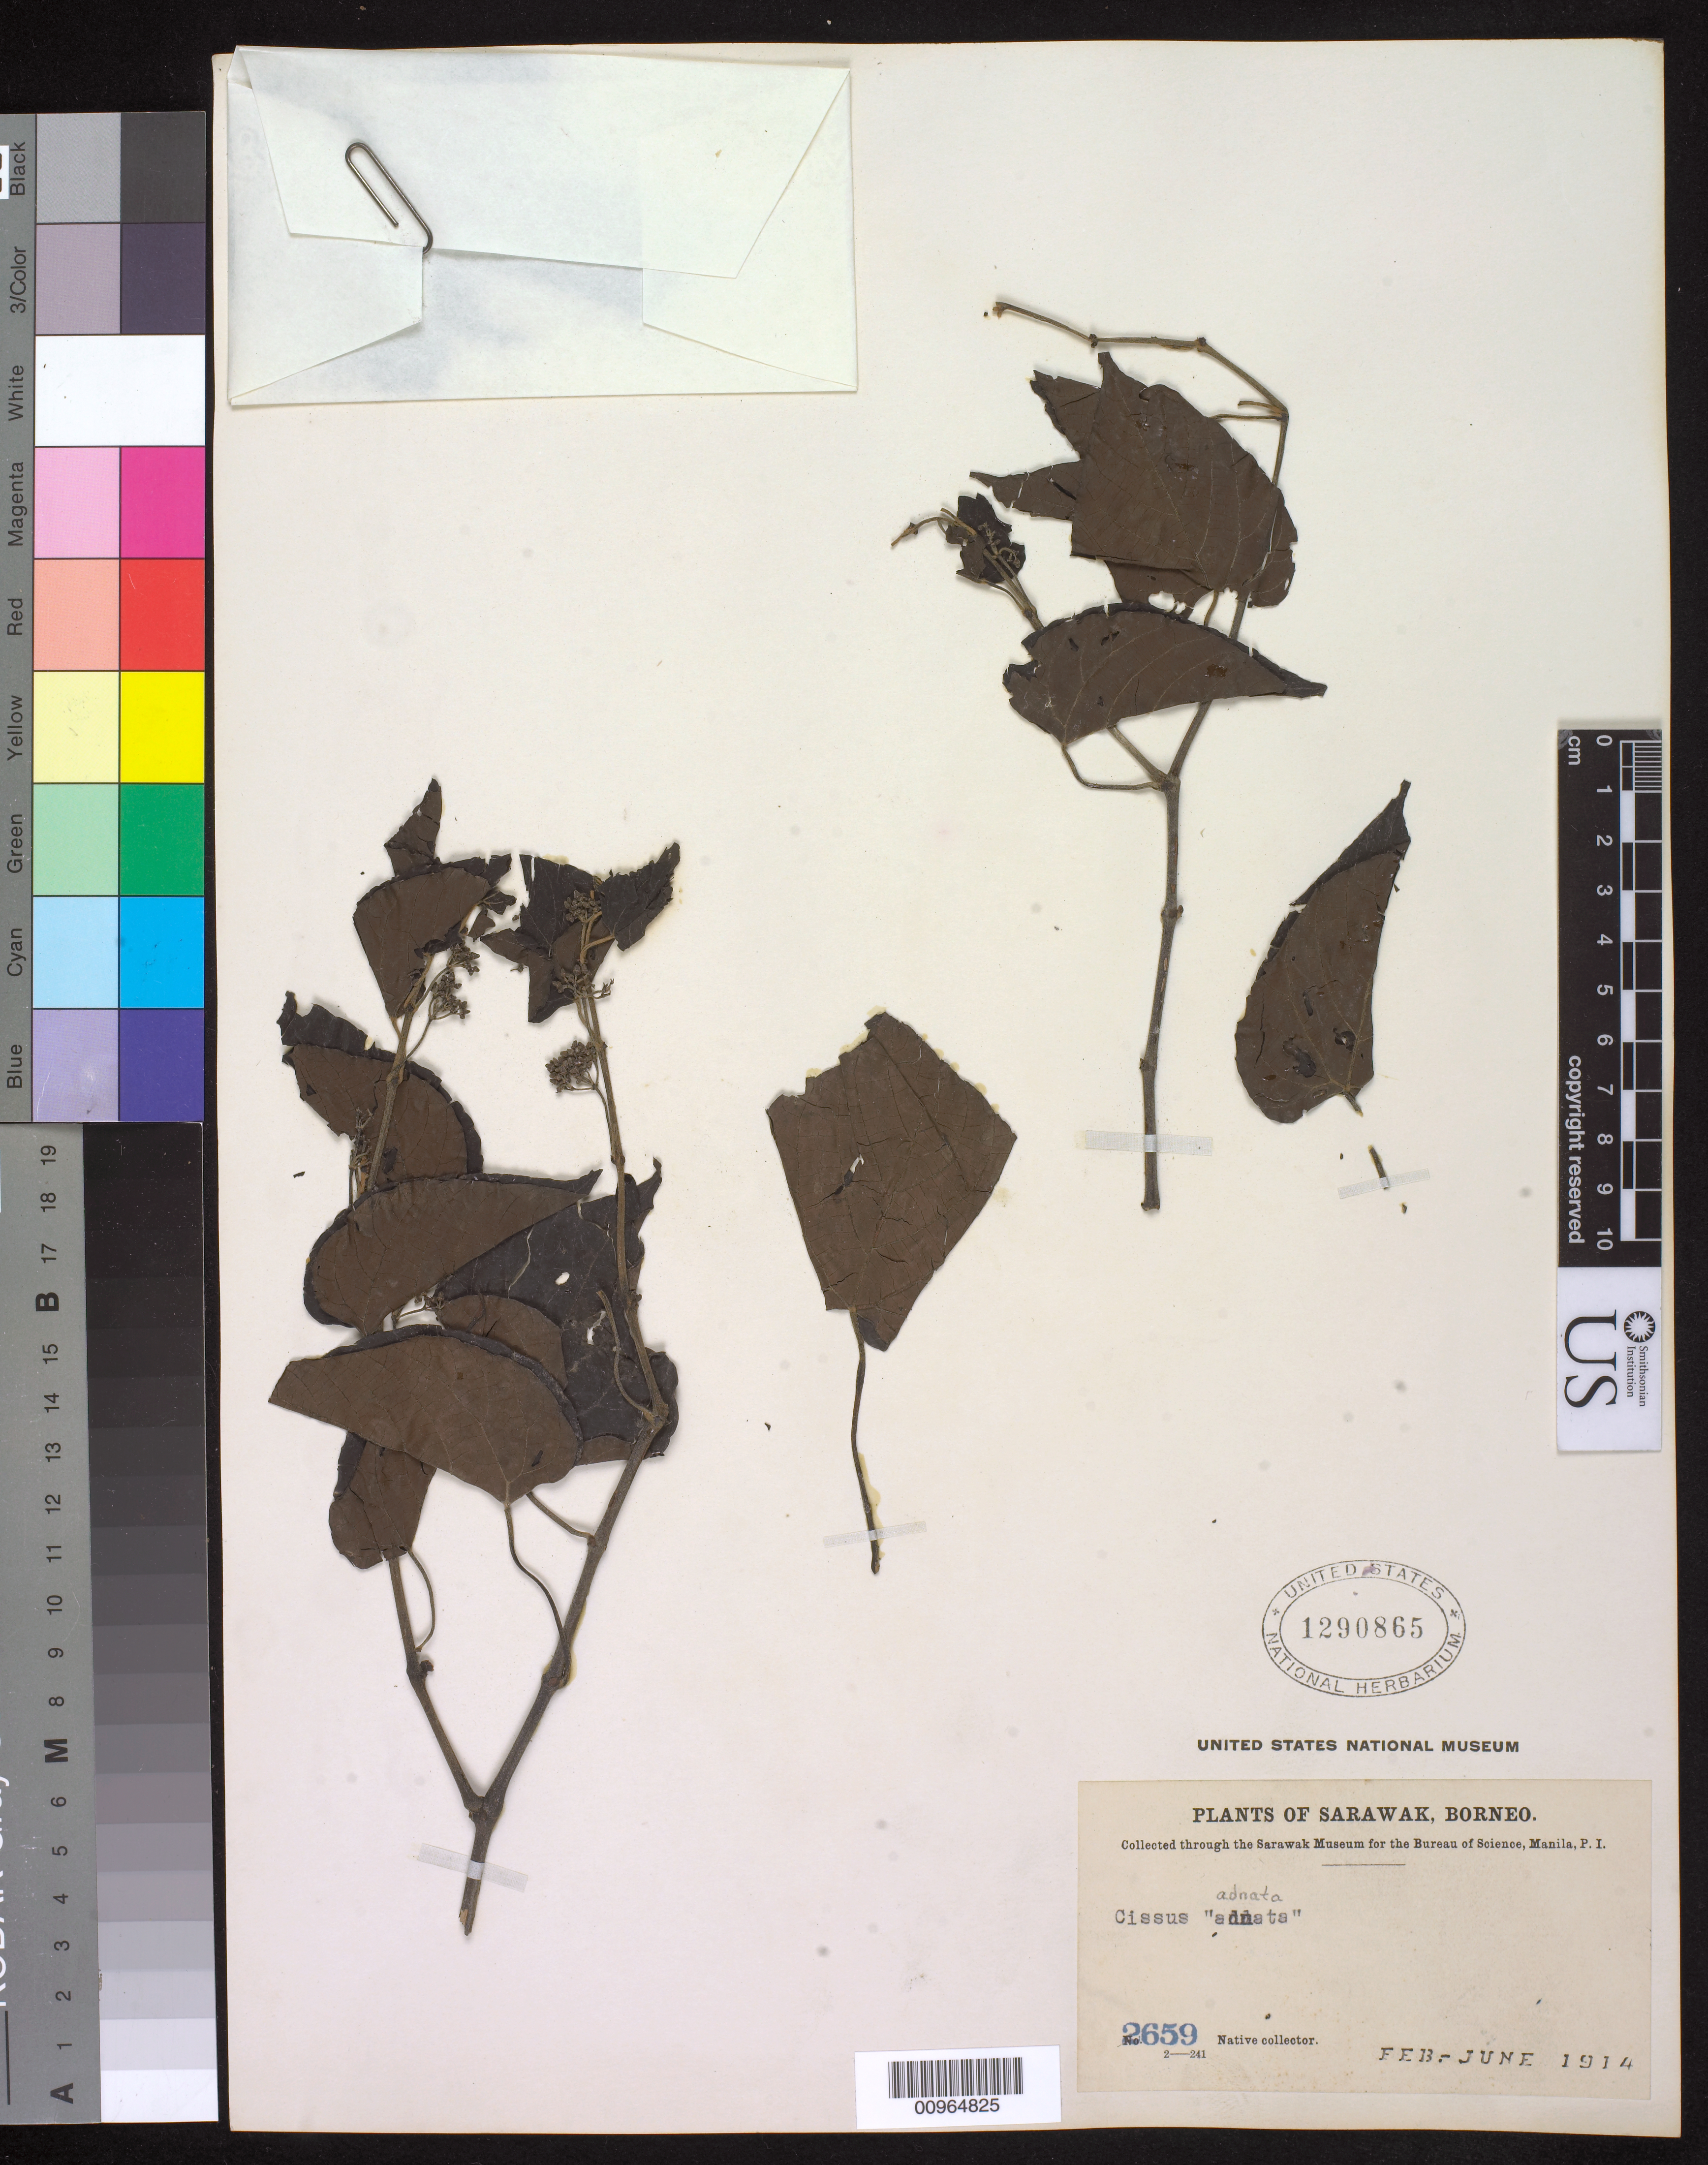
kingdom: Plantae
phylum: Tracheophyta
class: Magnoliopsida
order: Vitales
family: Vitaceae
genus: Cissus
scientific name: Cissus adnata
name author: Roxb.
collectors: Native collector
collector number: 2659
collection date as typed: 01 Feb 1914 to 01 Jun 1914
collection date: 1914-02-01/1914-06-01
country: Malaysia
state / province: Sarawak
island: Borneo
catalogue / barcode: US 1290865